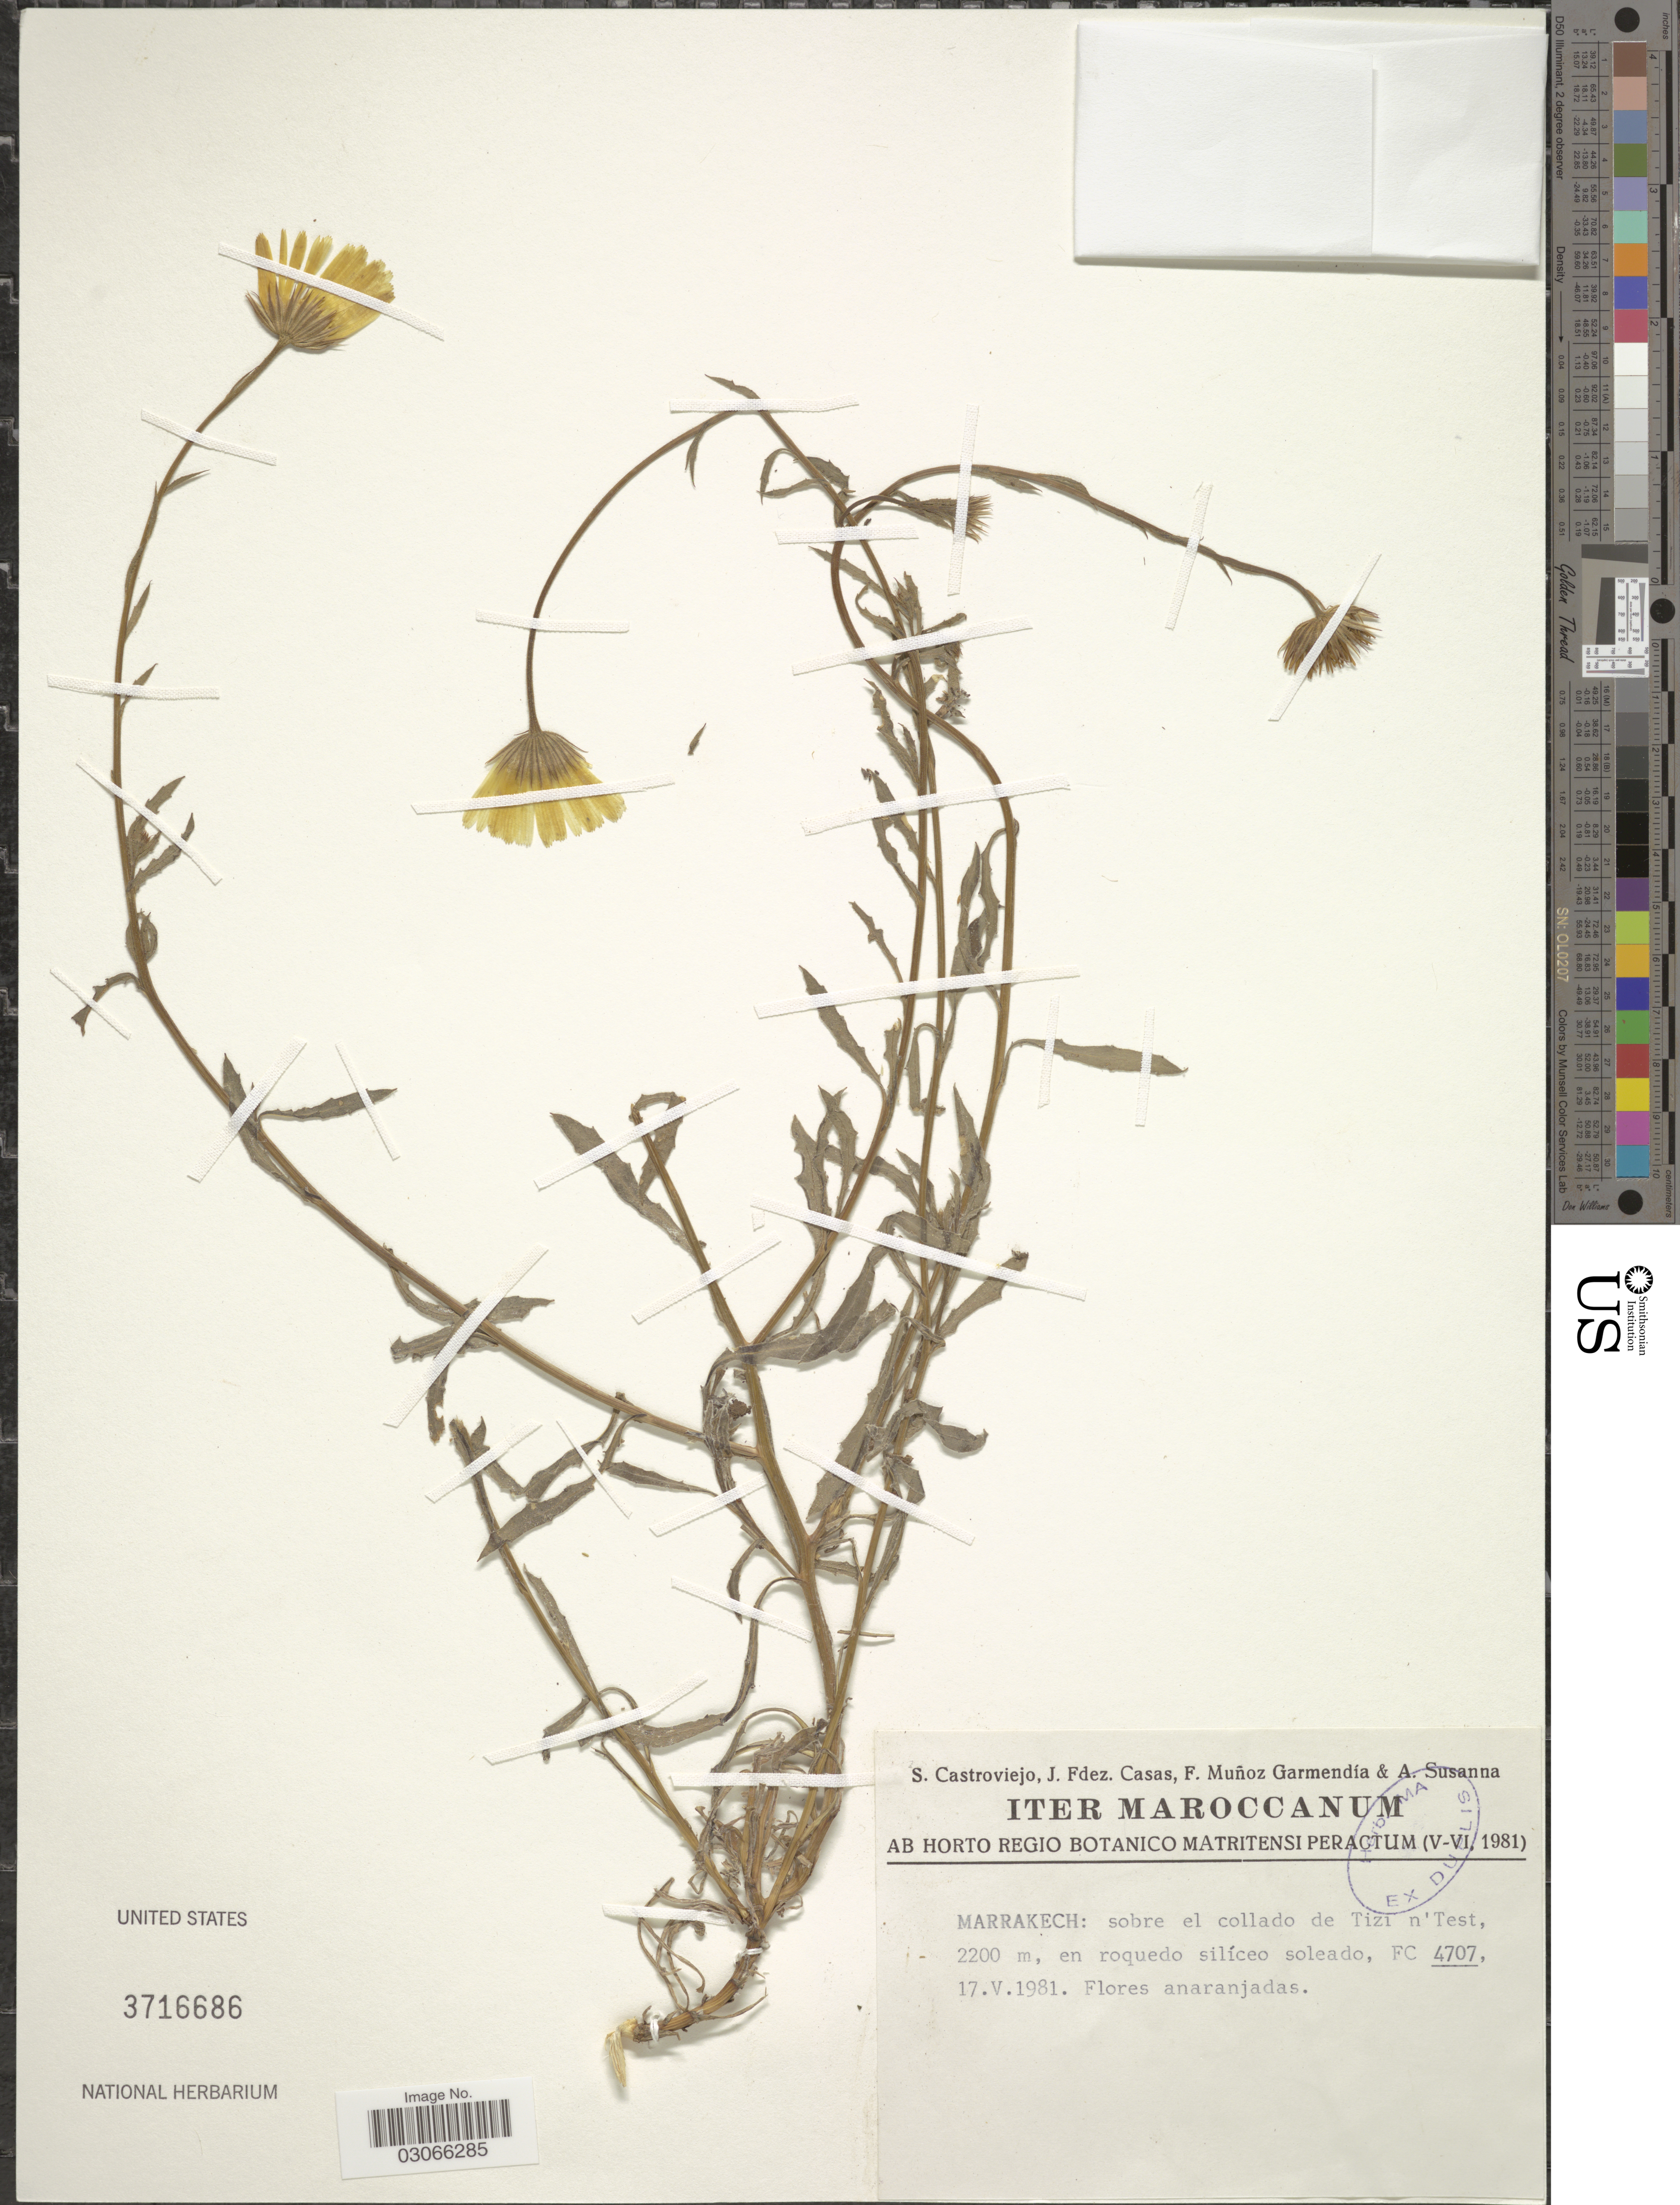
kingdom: Plantae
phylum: Tracheophyta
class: Magnoliopsida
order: Asterales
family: Asteraceae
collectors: S. Castroviejo, J. Casas, F. Muñoz Garmendia & A. Susanna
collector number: FC 4707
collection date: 1981-05-17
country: Morocco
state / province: Marrakech-Tensift-Al Haouz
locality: Marrakech: sobre el collado de Tizi n'Test.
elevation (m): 2200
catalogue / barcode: US 3716686